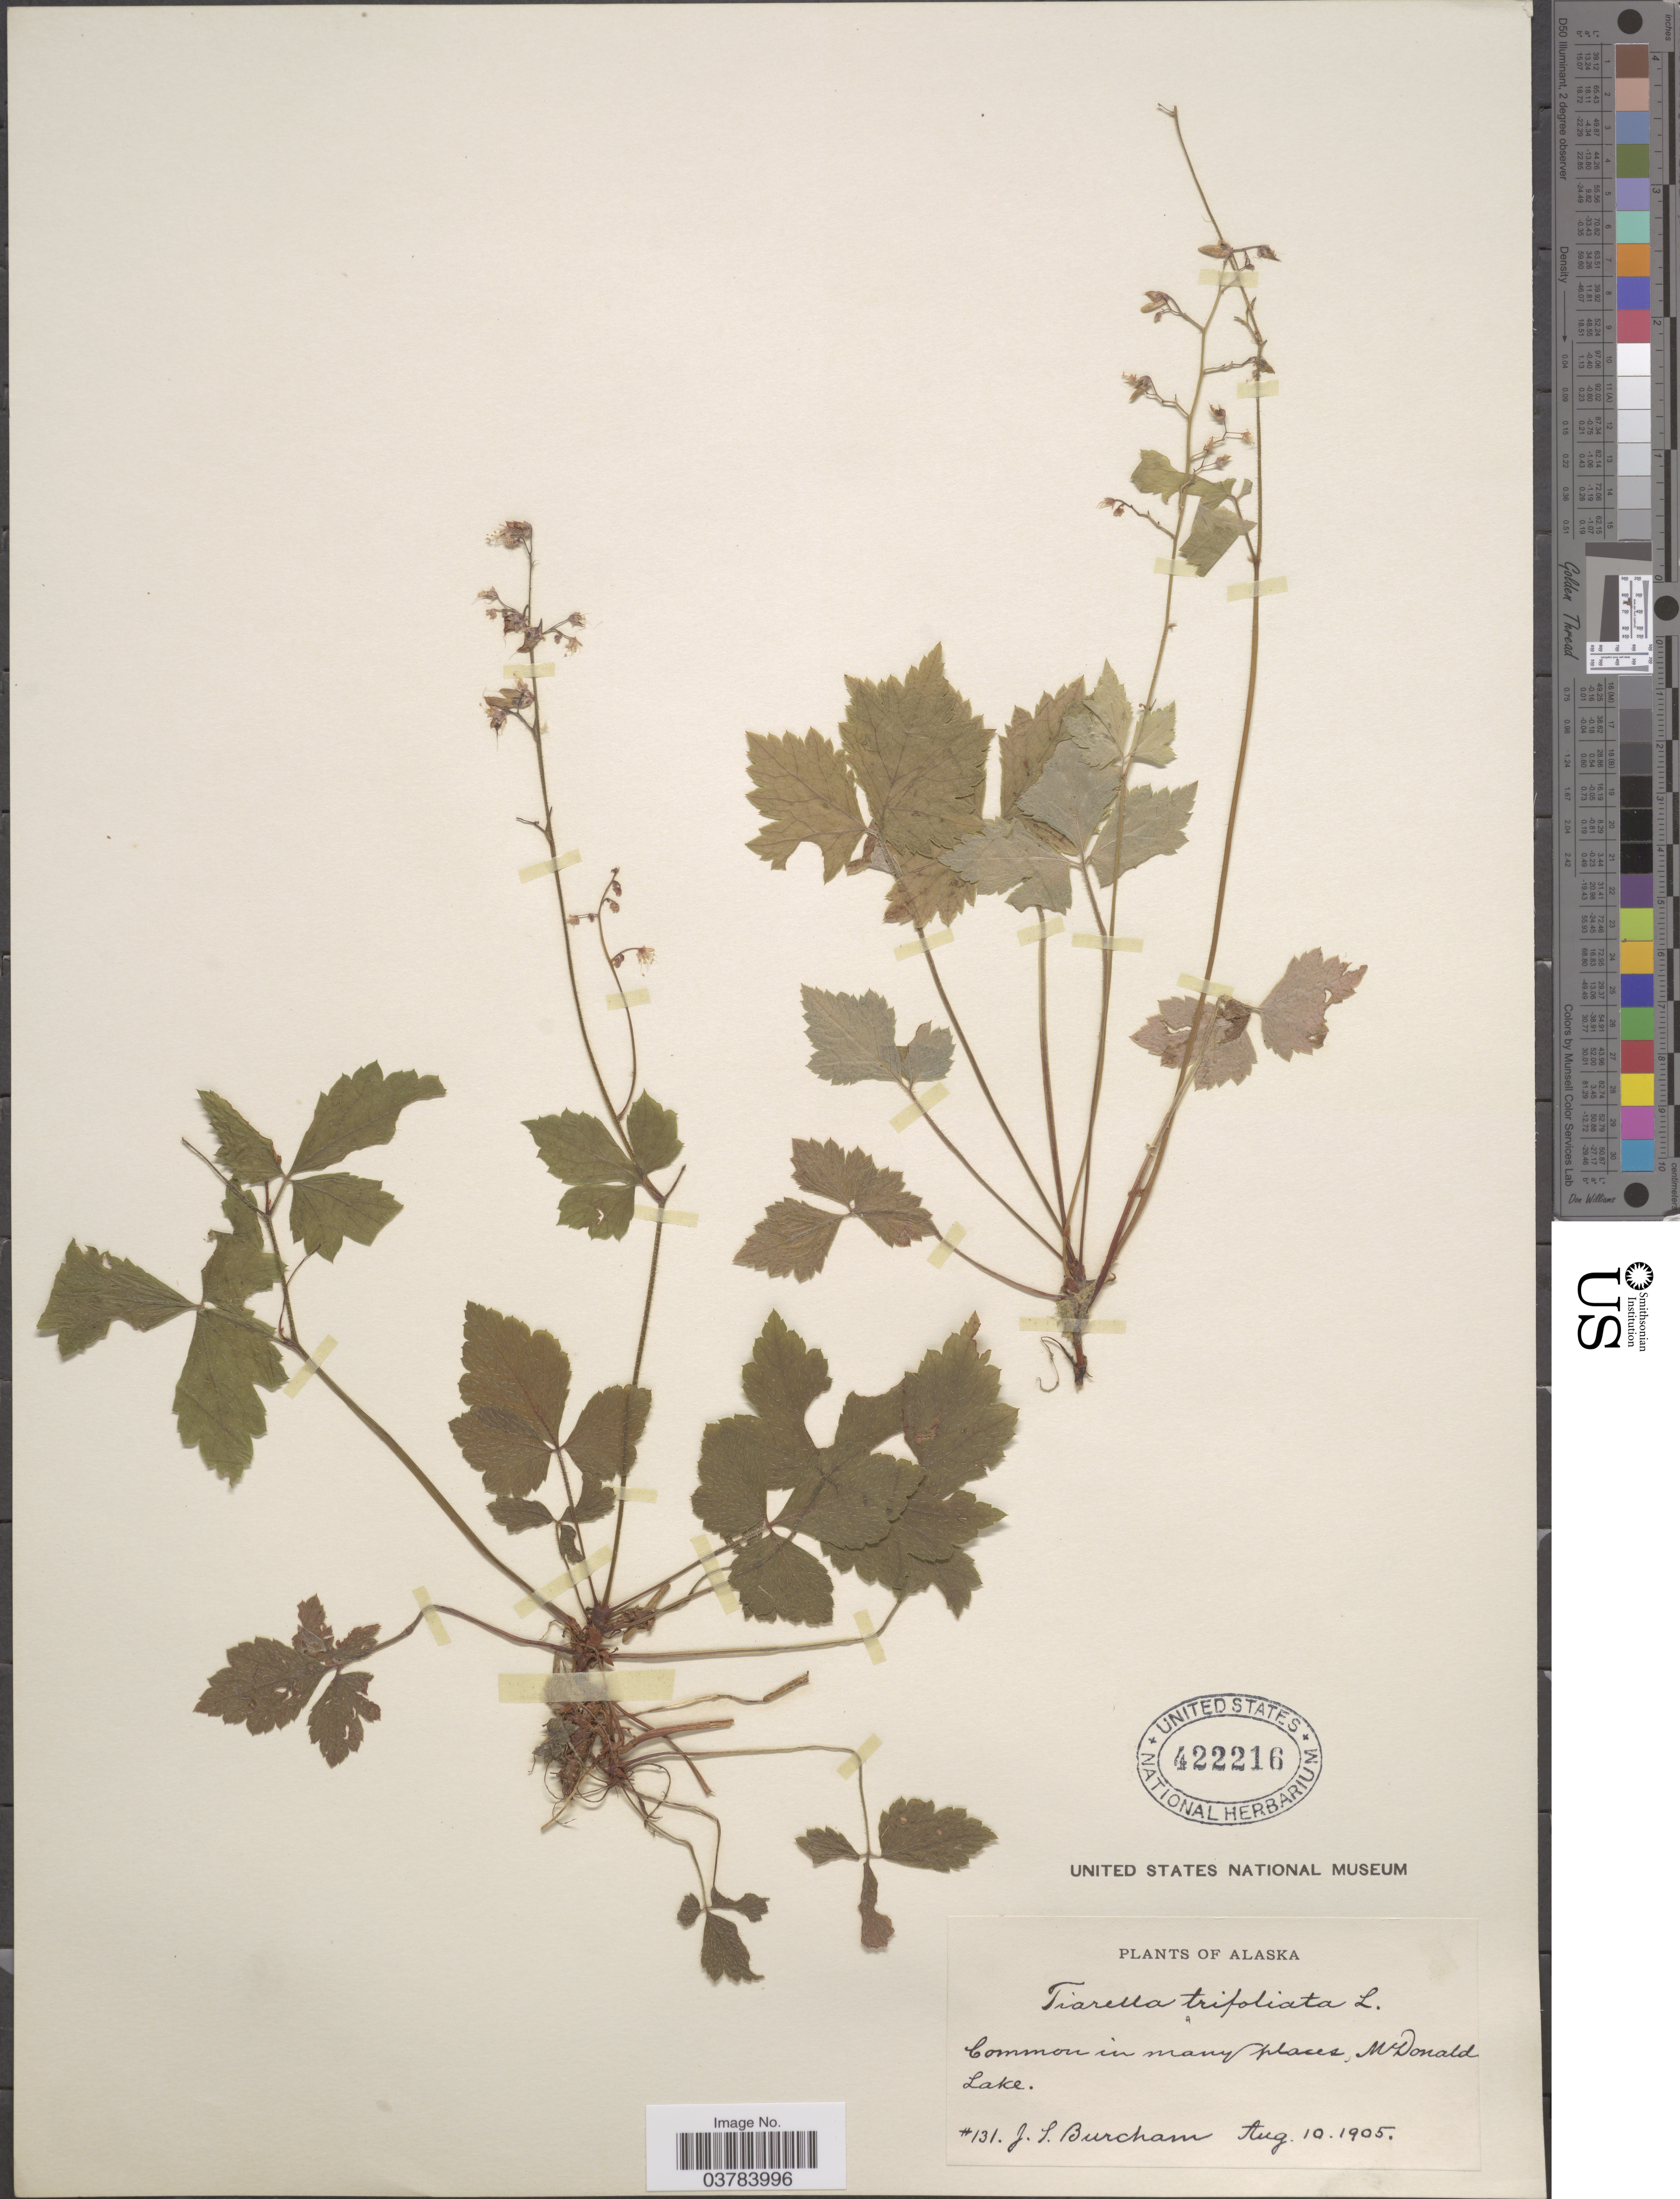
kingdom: Plantae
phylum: Tracheophyta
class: Magnoliopsida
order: Saxifragales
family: Saxifragaceae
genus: Tiarella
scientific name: Tiarella trifoliata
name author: L.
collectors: J. Burcham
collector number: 131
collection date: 1905-08-10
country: United States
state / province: Alaska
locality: Mcdonald Lake.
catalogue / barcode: US 422216